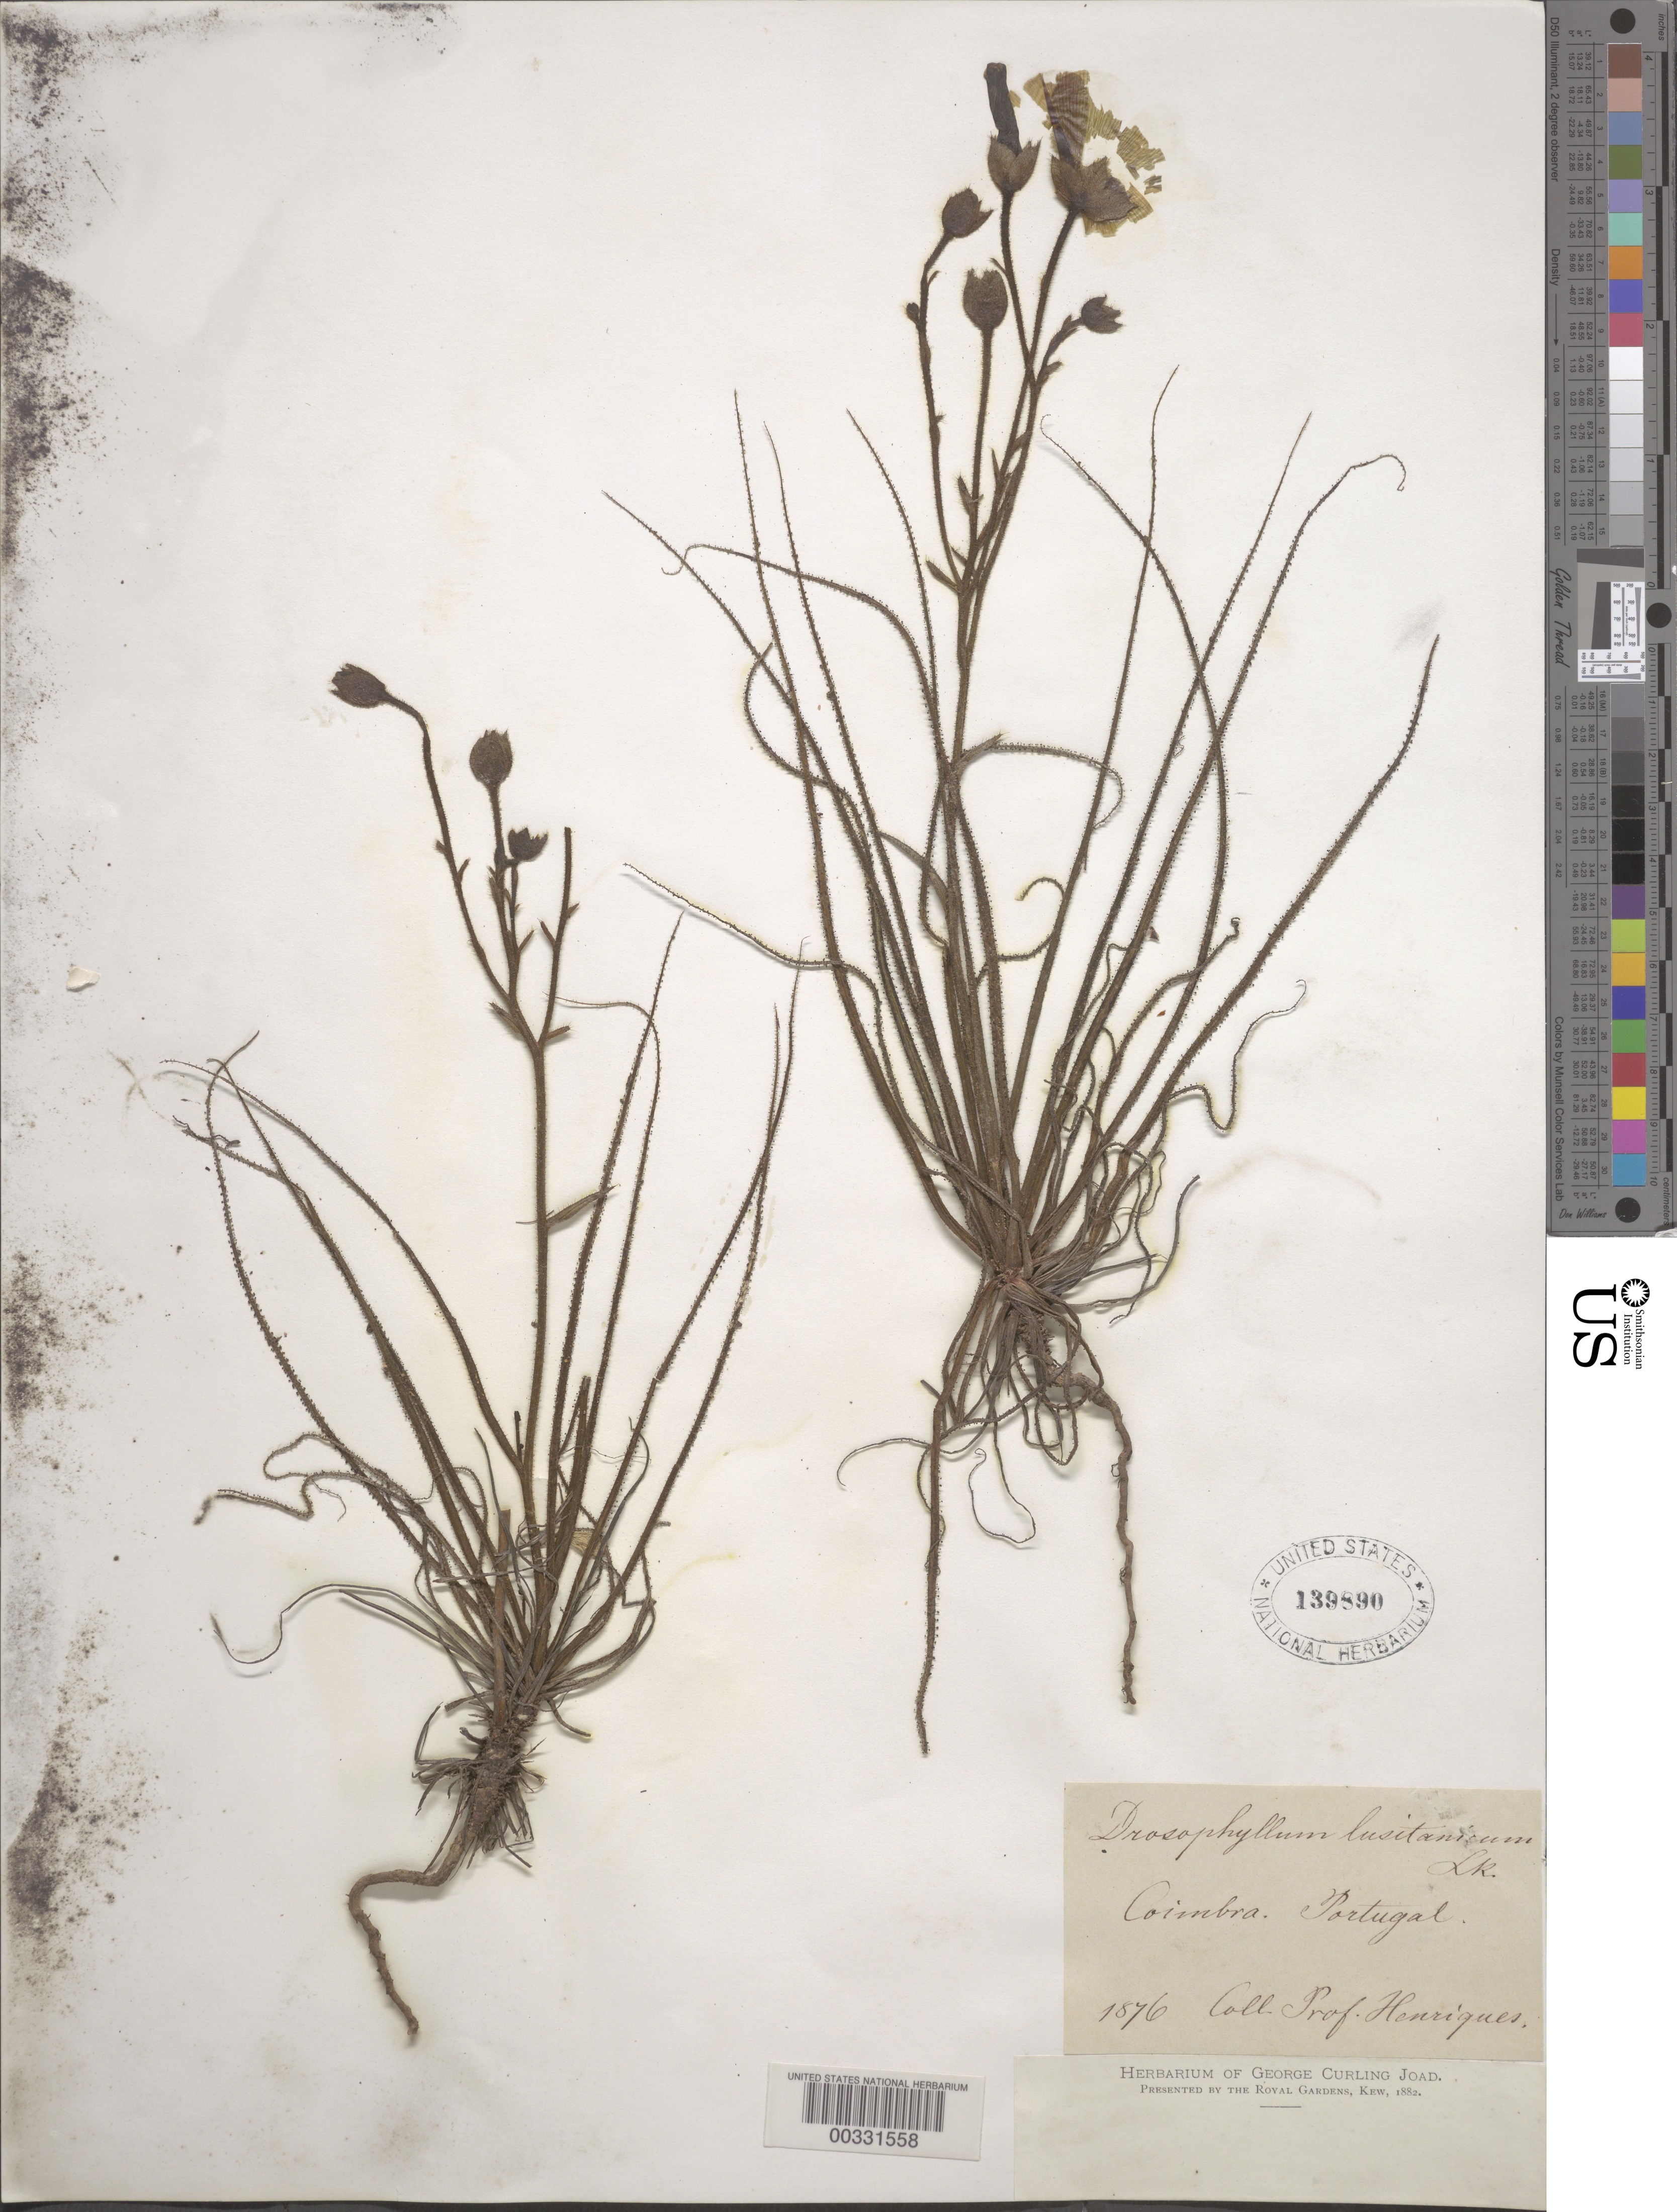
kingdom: Plantae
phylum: Tracheophyta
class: Magnoliopsida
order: Caryophyllales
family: Drosophyllaceae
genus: Drosophyllum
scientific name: Drosophyllum lusitanicum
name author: (L.) Link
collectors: J. A. Henriques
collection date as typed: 1876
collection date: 1876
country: Portugal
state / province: Coimbra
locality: Coimbra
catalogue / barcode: US 139890